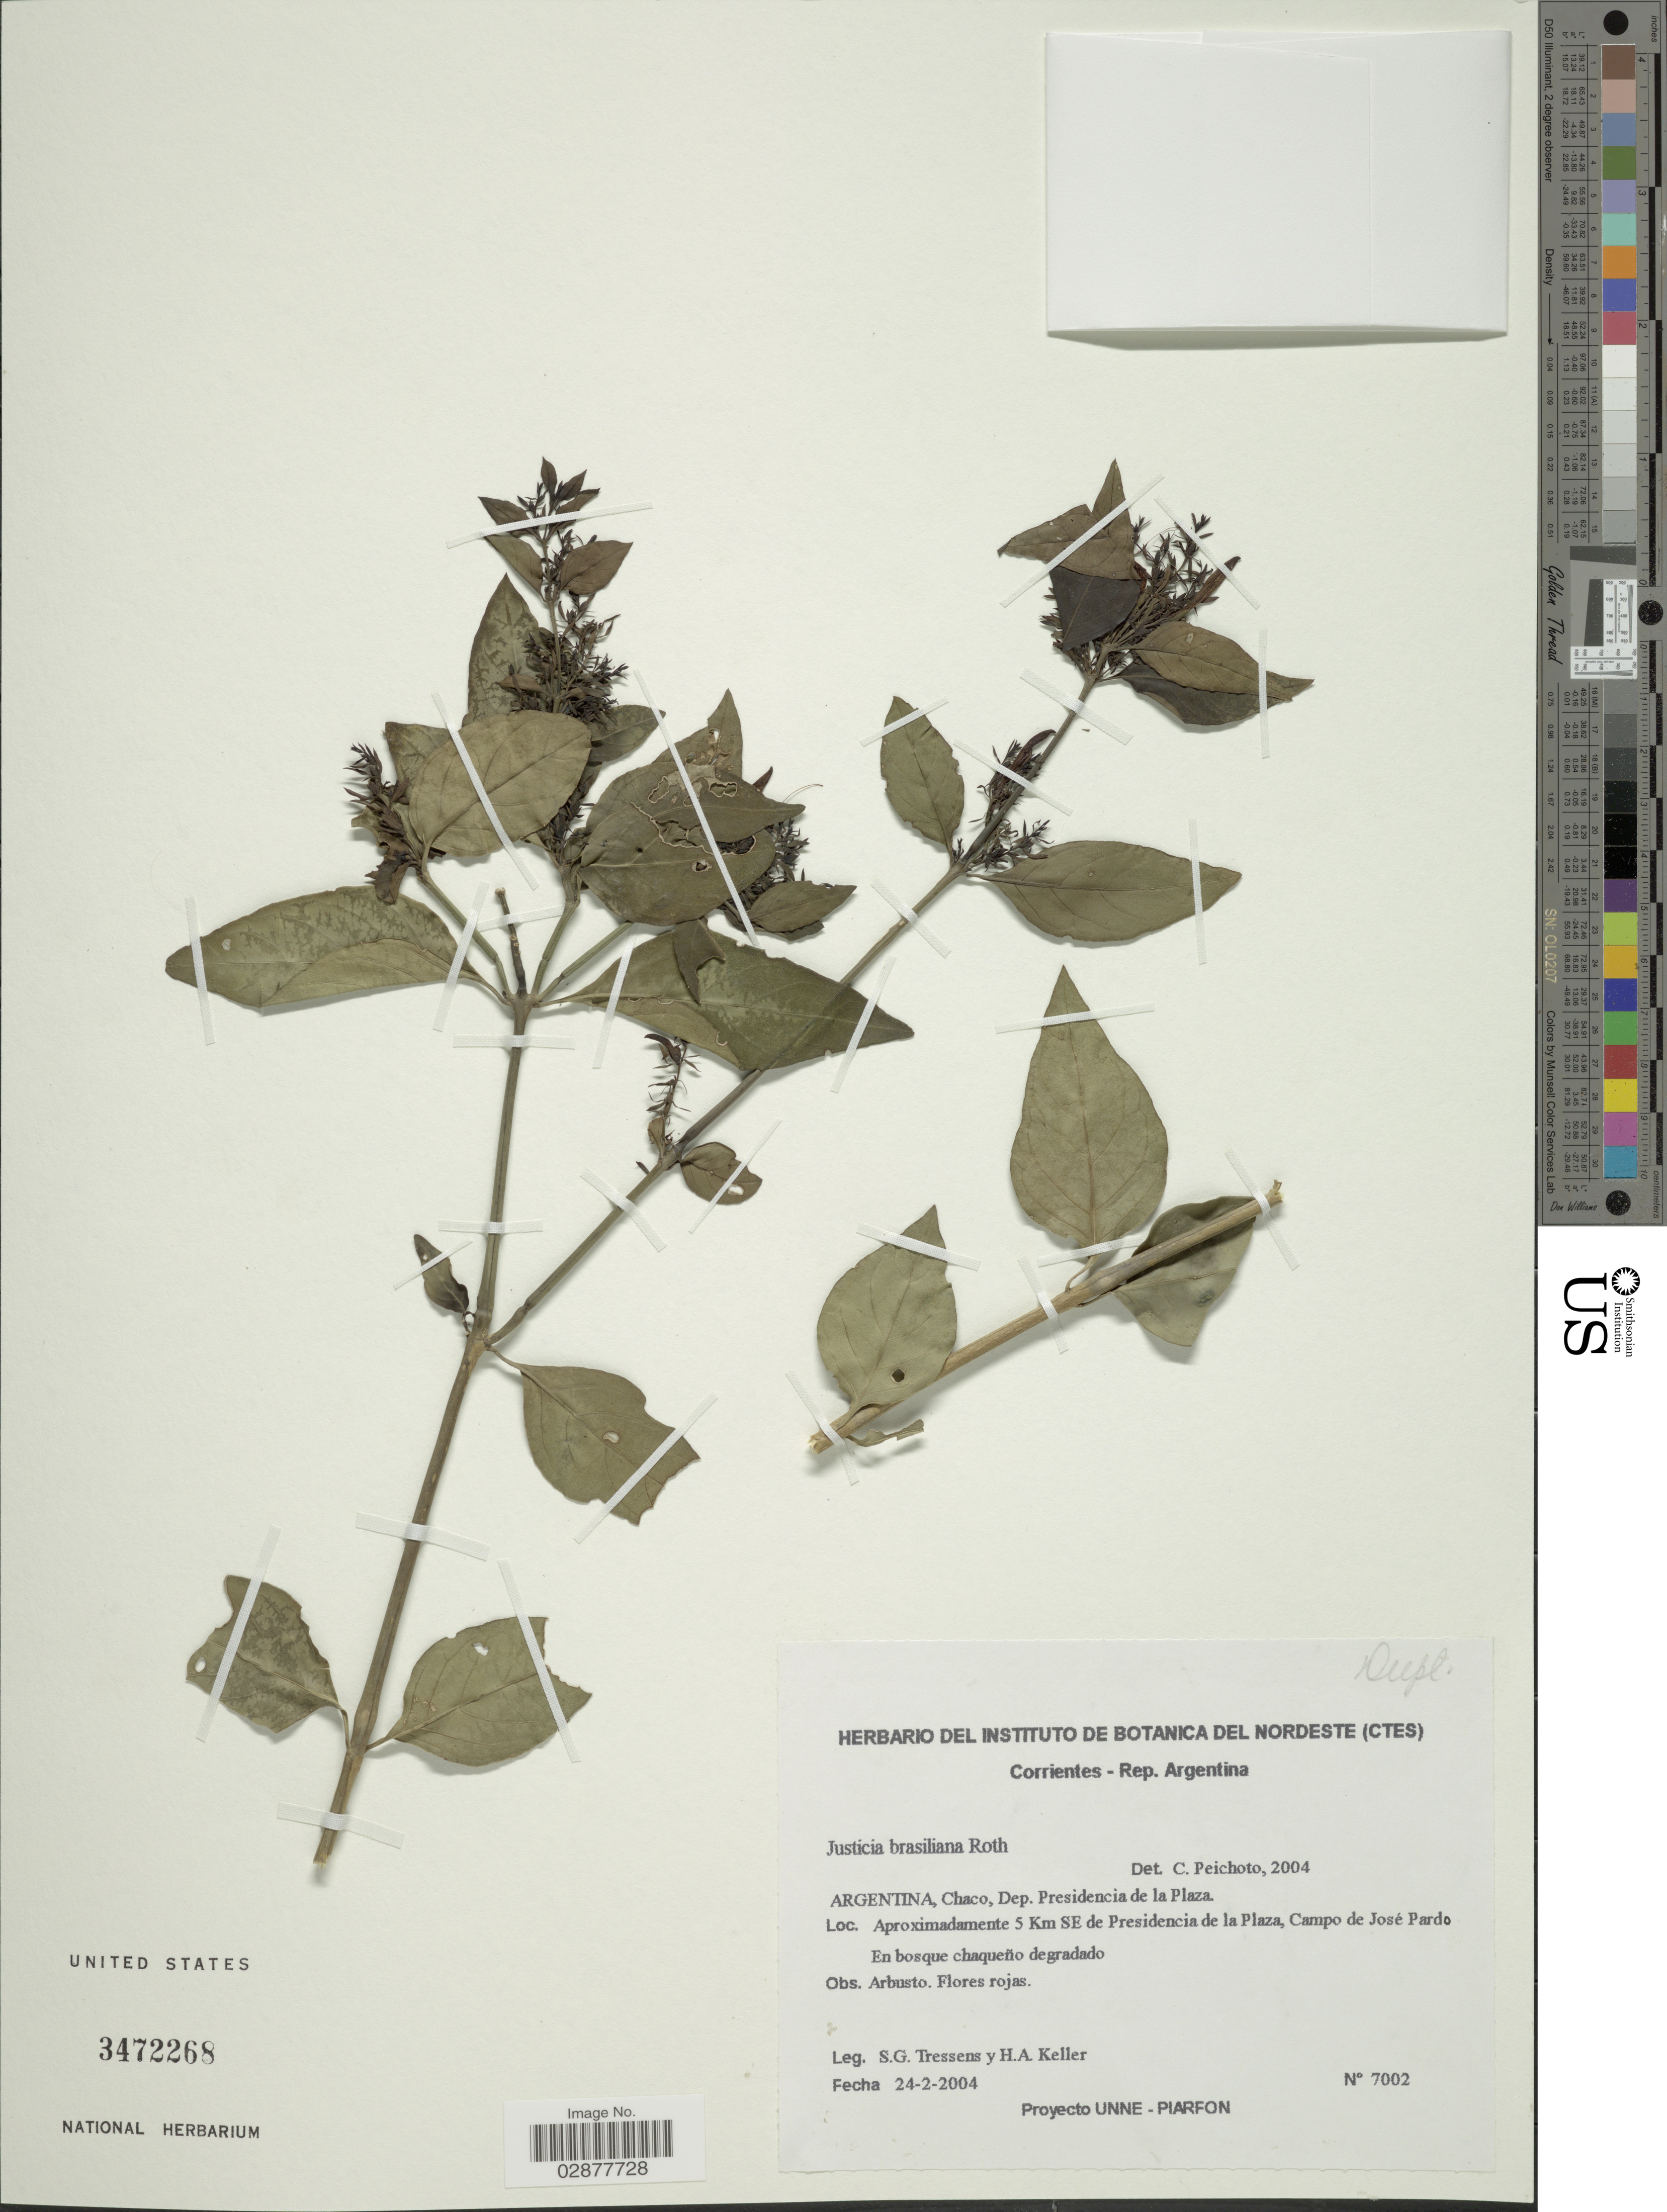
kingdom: Plantae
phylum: Tracheophyta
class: Magnoliopsida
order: Lamiales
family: Acanthaceae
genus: Justicia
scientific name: Justicia brasiliana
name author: Roth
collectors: S. Tressens & H. Keller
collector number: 7002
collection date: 2004-02-24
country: Argentina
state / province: Chaco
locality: Dep. Presidencia de la Plaza. Aproximadamente 5 Km SE de Presidencia de la Plaza, Campo de José Pardo.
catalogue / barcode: US 3472268